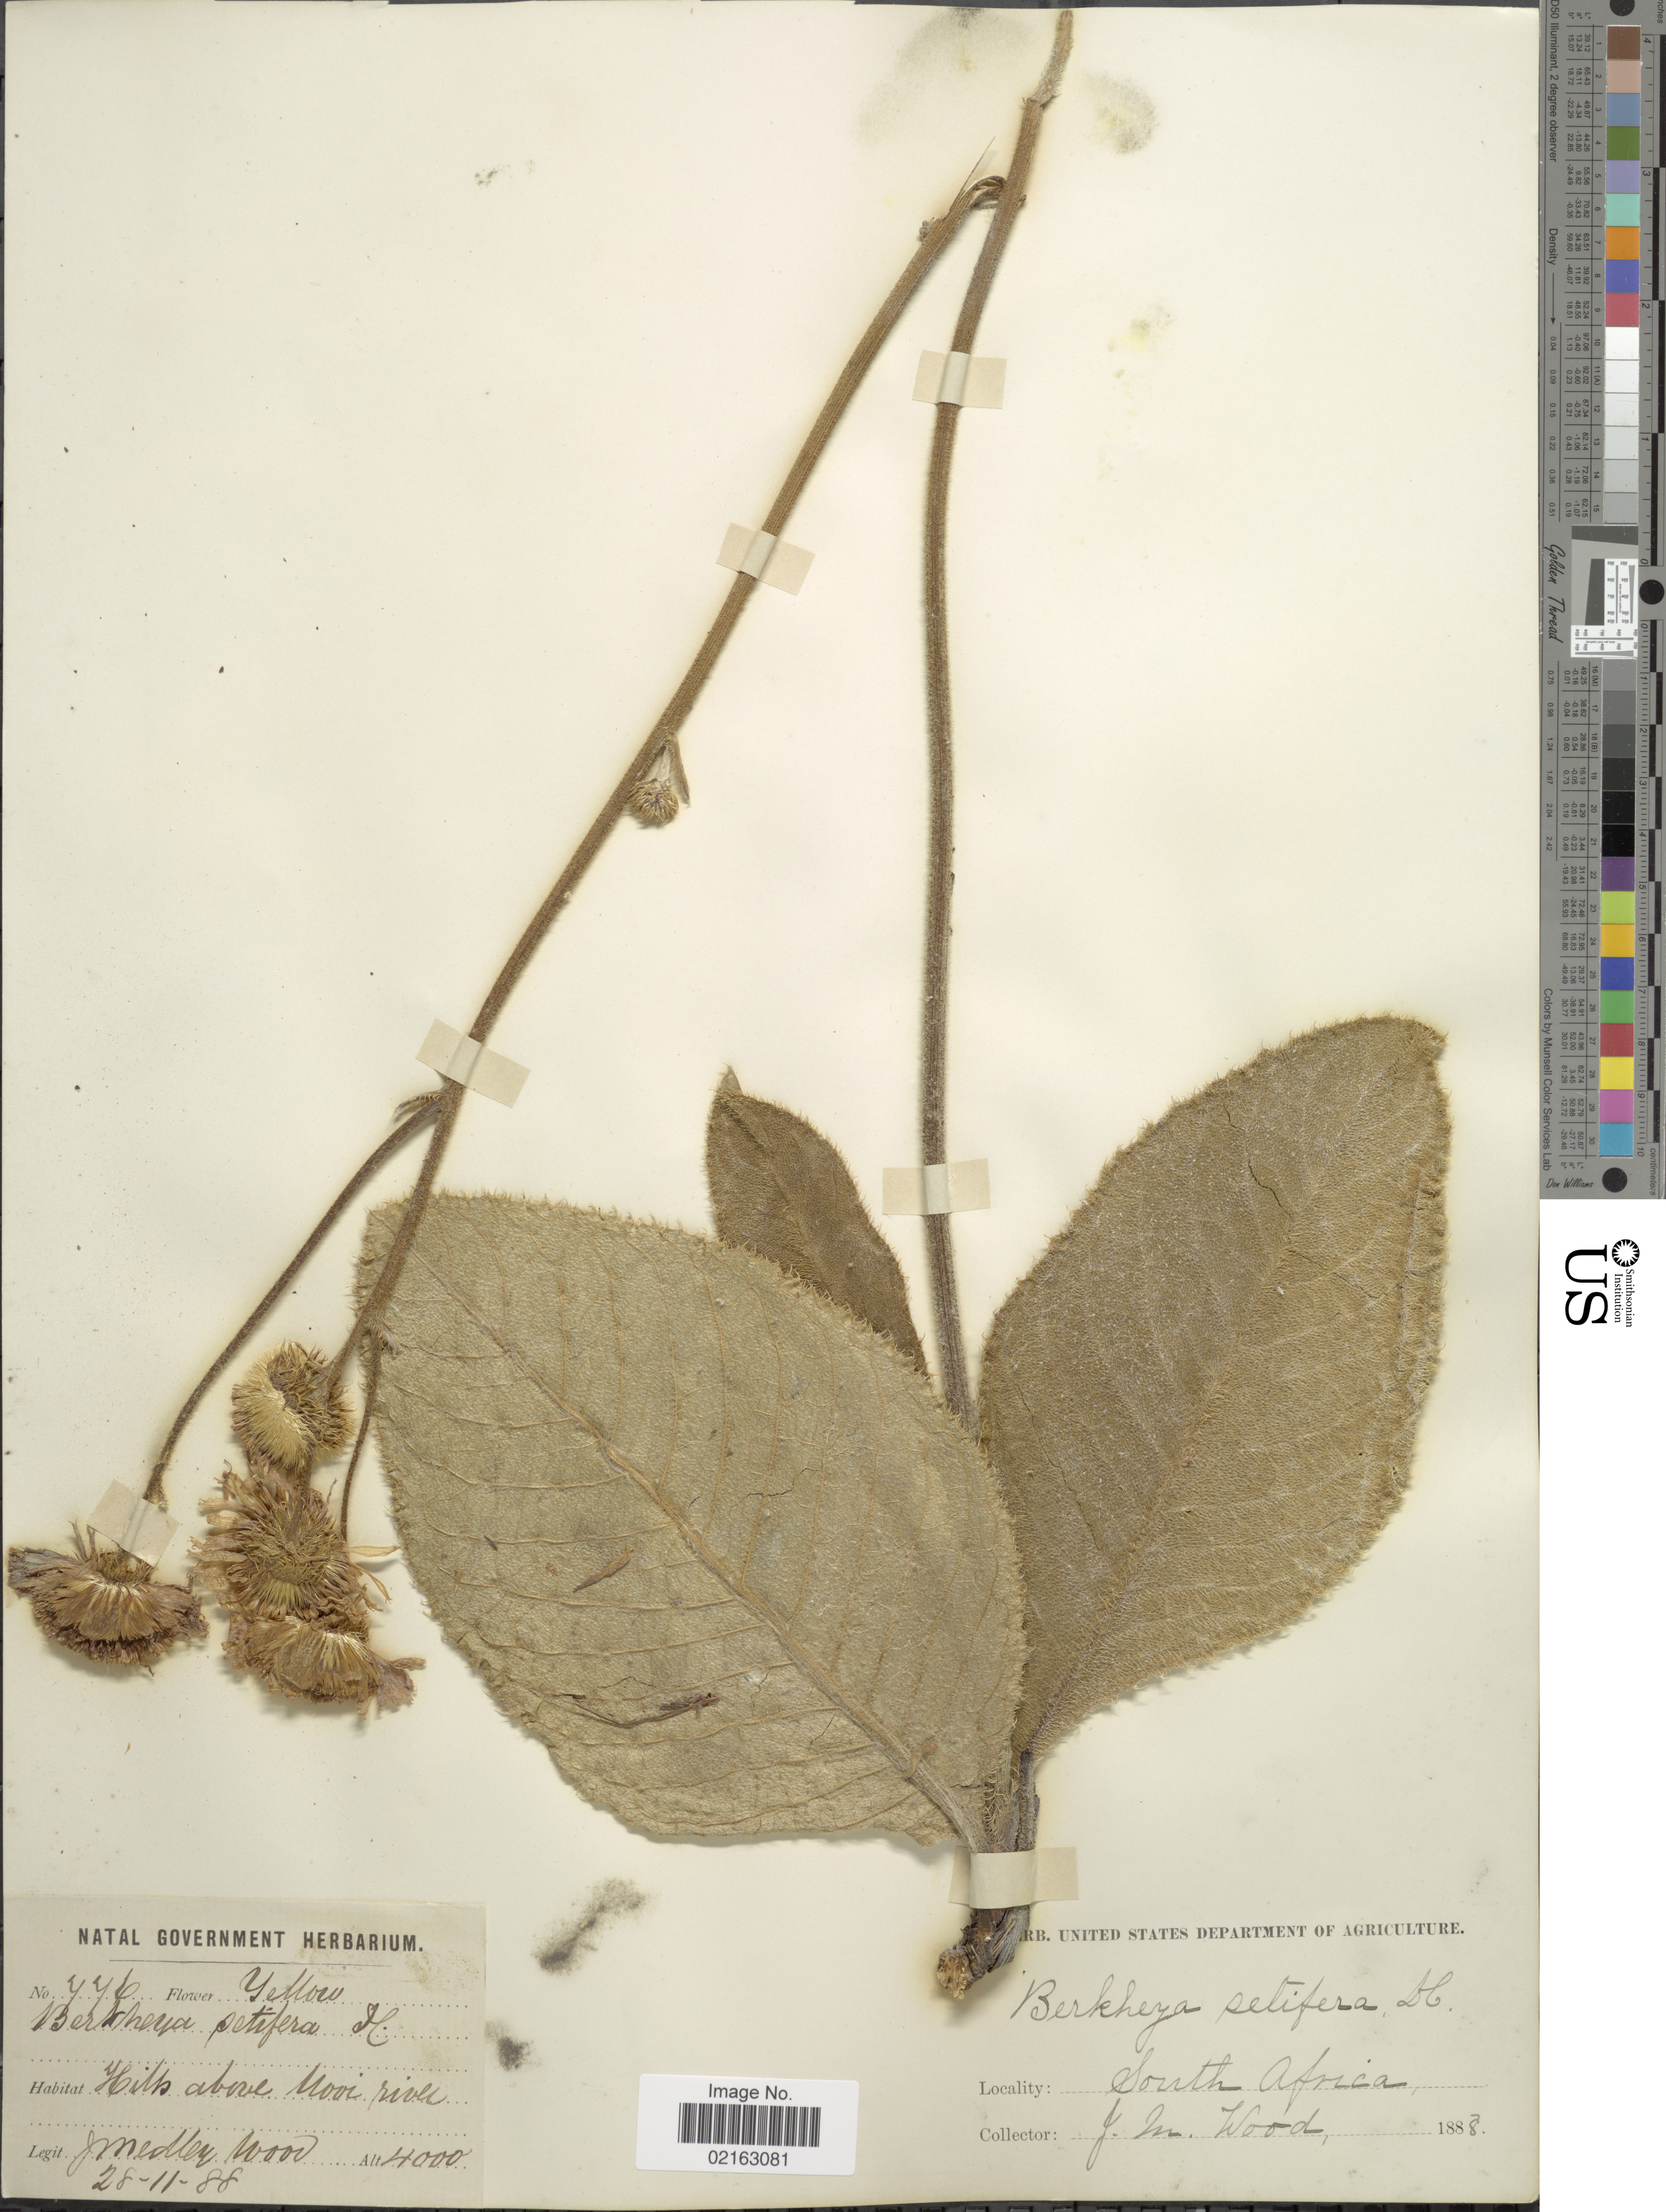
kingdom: Plantae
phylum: Tracheophyta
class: Magnoliopsida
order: Asterales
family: Asteraceae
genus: Berkheya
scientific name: Berkheya setifera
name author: DC.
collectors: J. Medley Wood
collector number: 776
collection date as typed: Transcribed d/m/y: 28/11/88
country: South Africa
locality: Hills above Mooi river